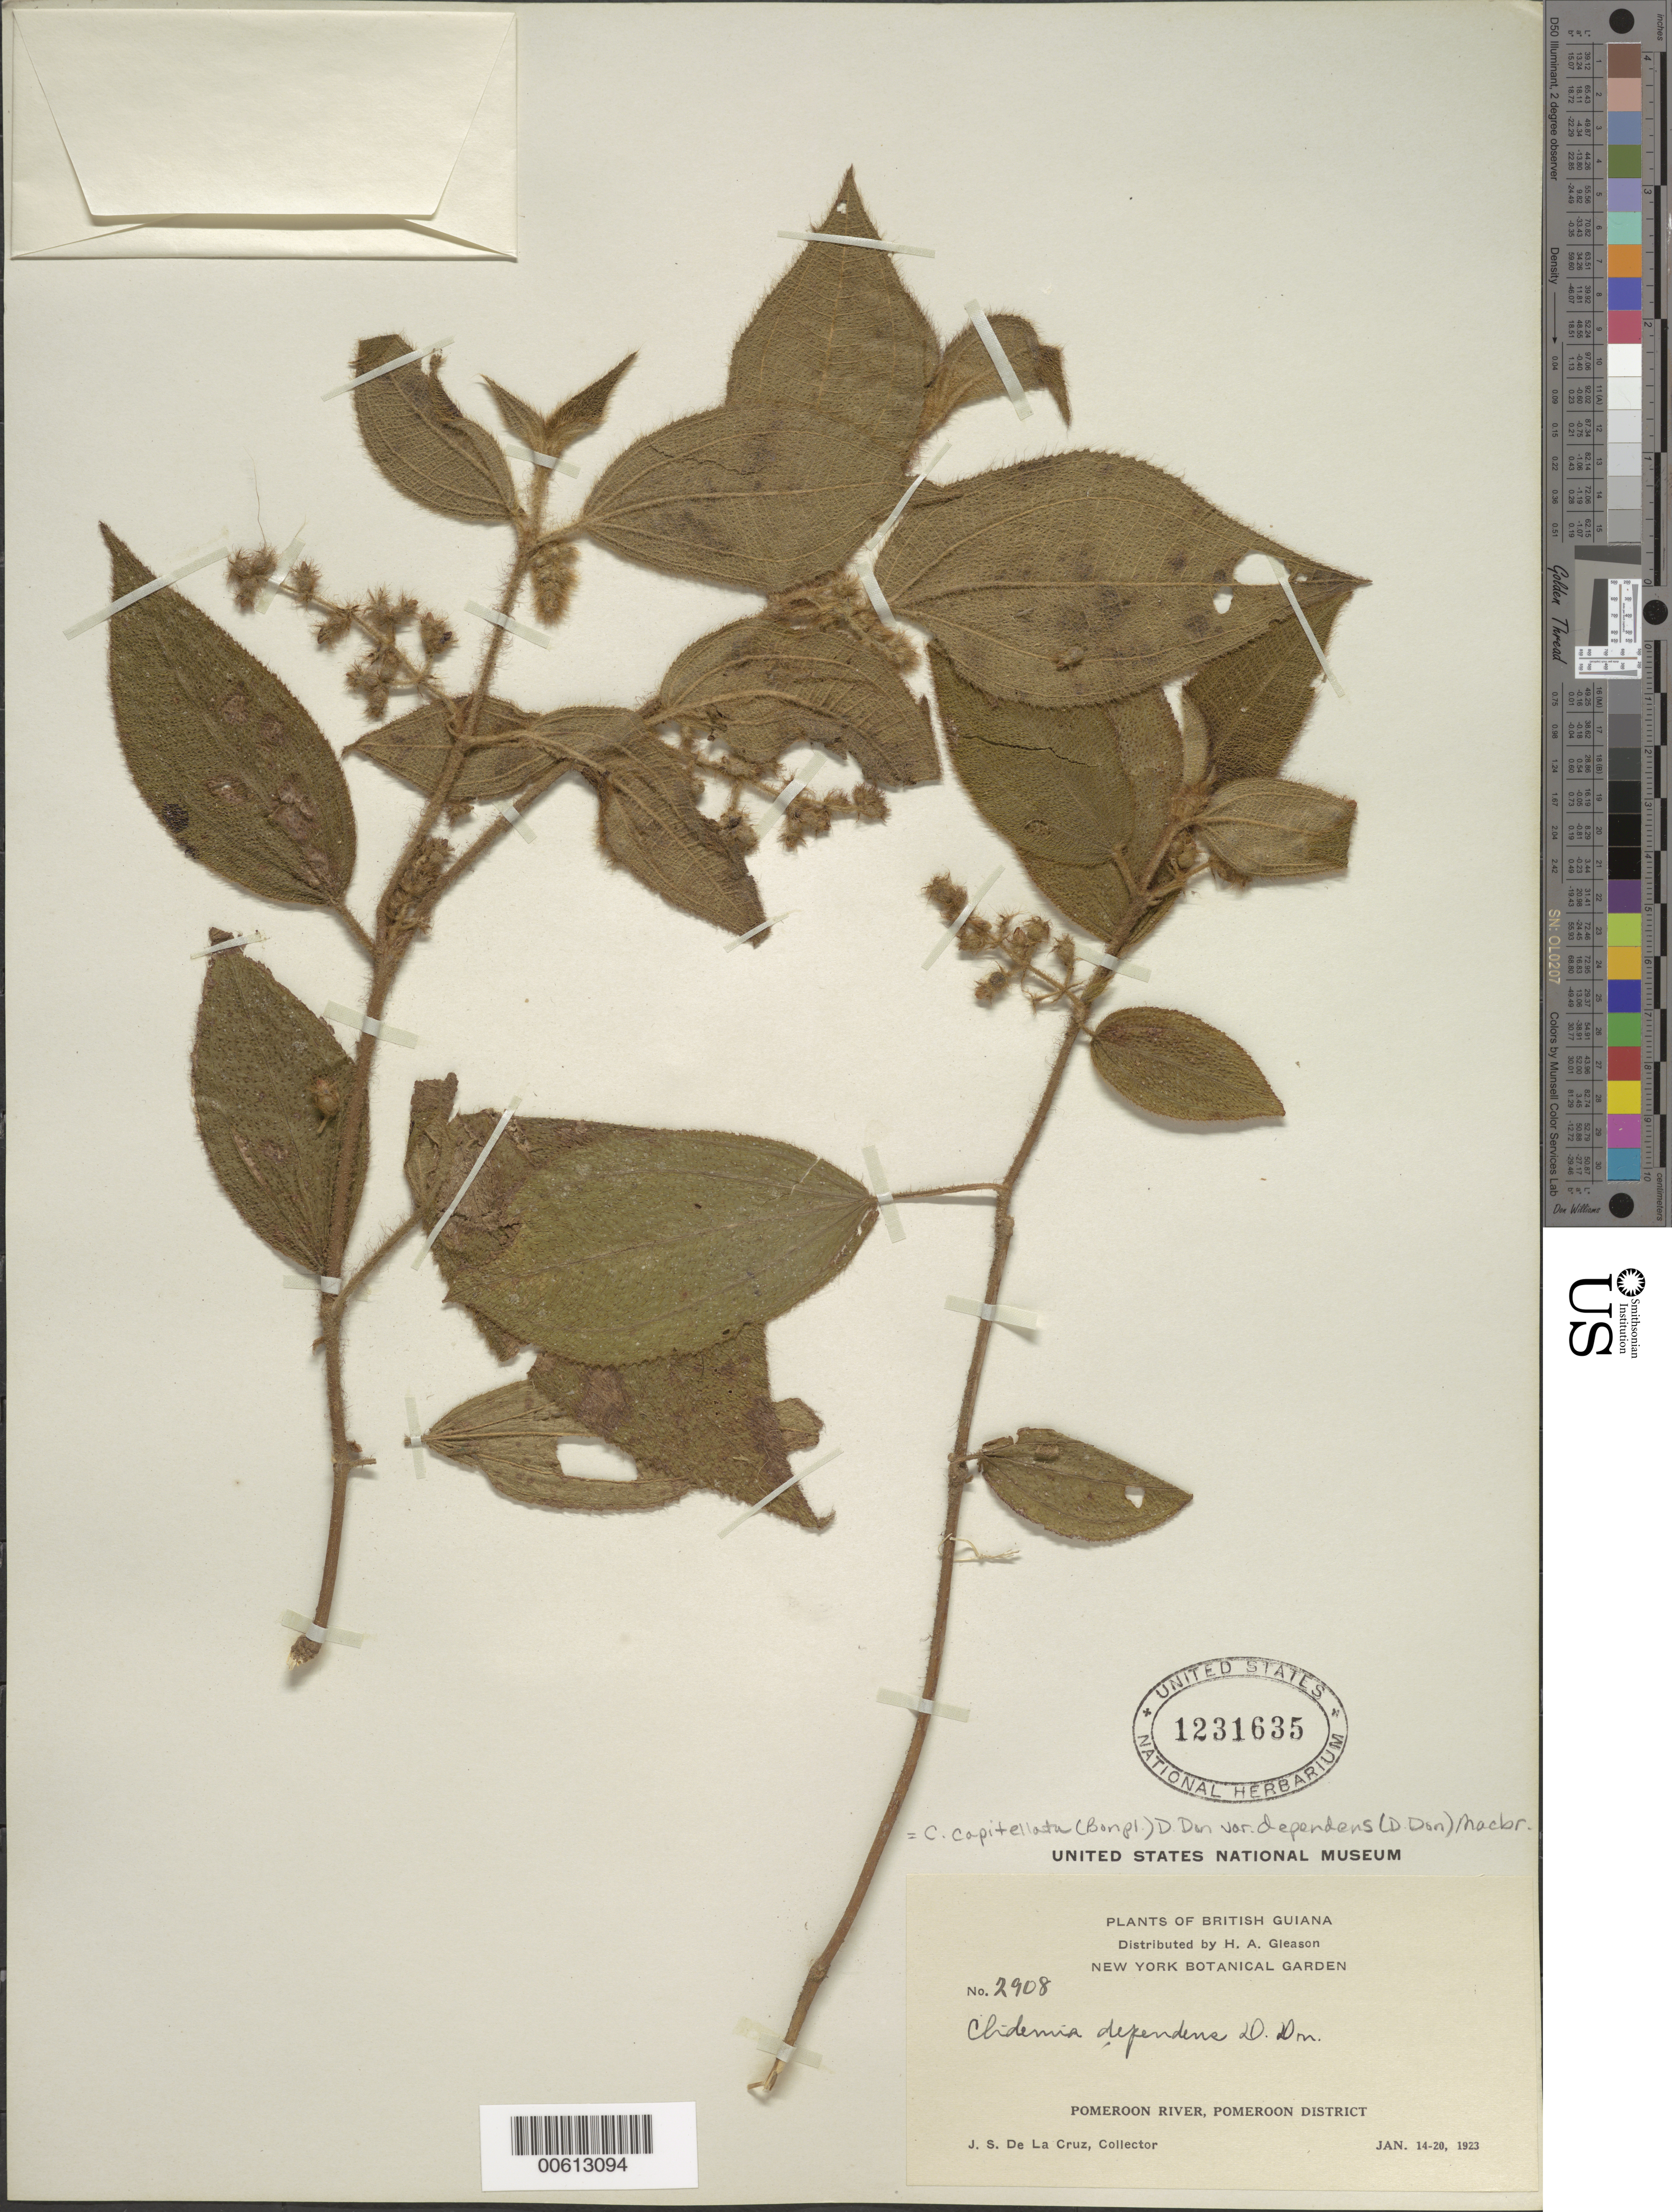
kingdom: Plantae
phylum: Tracheophyta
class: Magnoliopsida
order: Myrtales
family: Melastomataceae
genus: Clidemia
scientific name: Clidemia capitellata var. dependens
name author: (Pav. & D. Don) J.F. Macbr.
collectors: J. S. de la Cruz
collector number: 2908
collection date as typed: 14-Jan-23 to 20-Jan-23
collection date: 1923-01-14/1923-01-20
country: Guyana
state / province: Pomeroon-Supenaam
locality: Pomeroon R.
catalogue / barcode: US 1231635